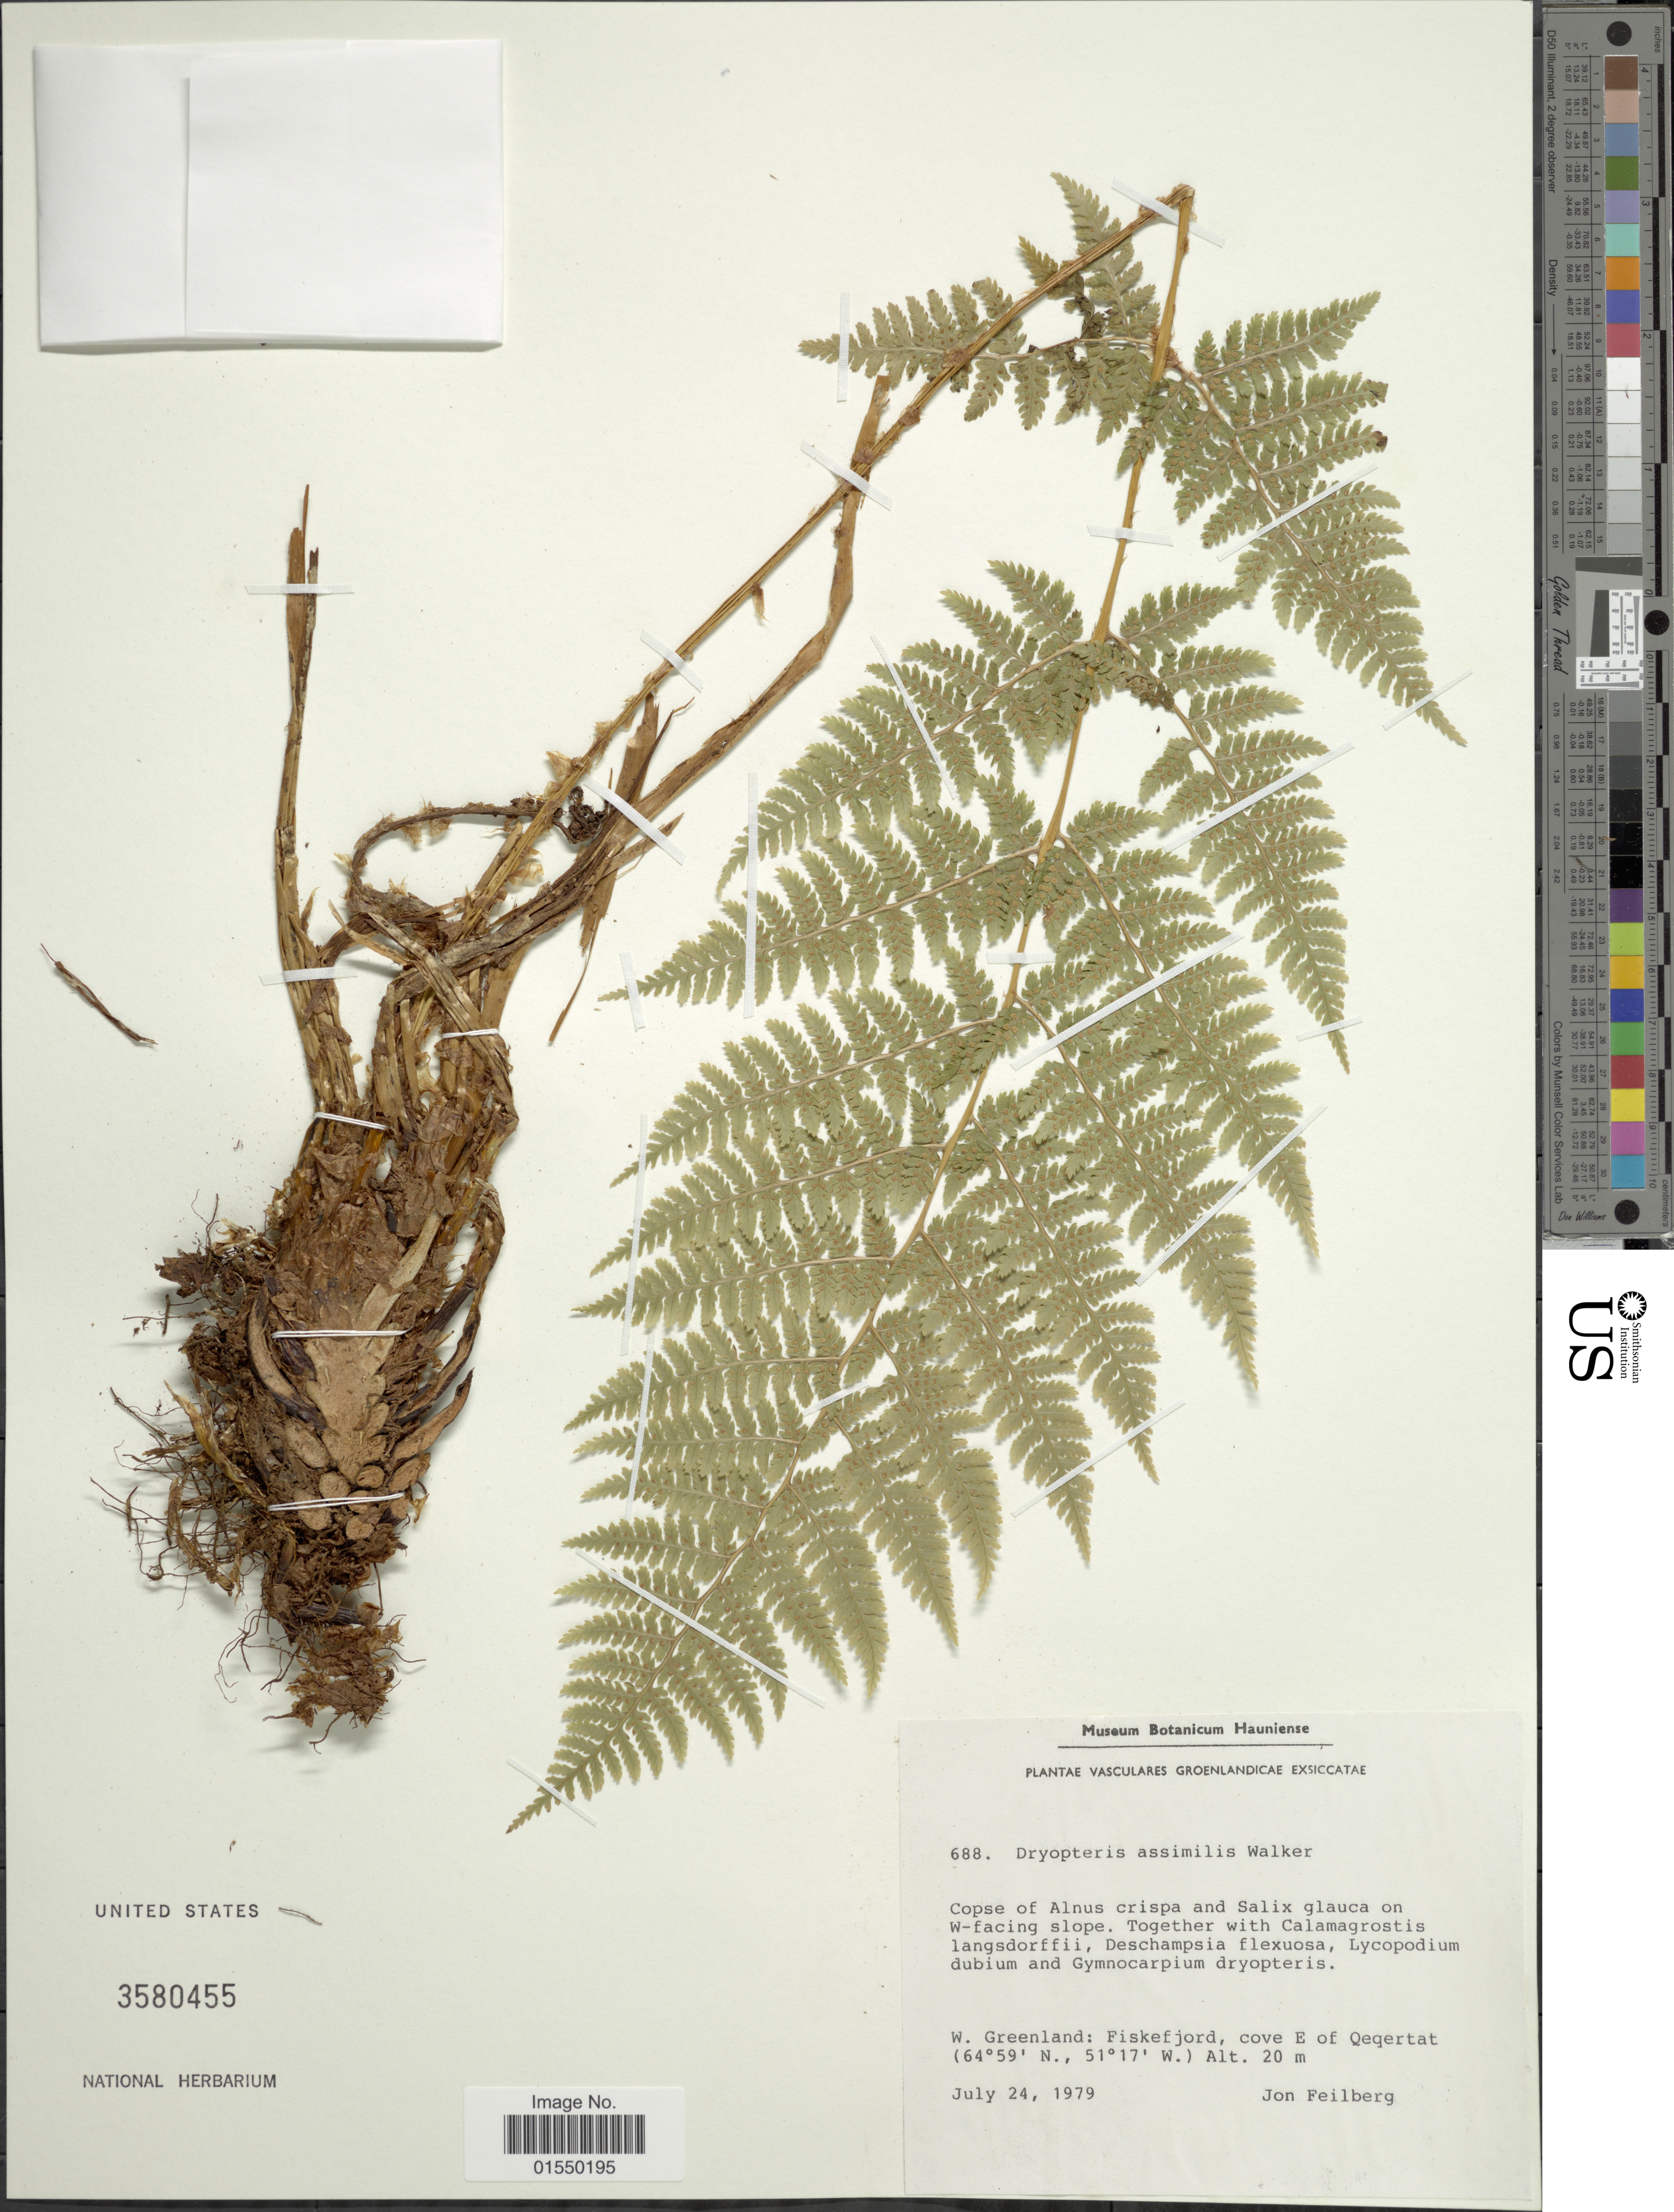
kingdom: Plantae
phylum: Tracheophyta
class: Polypodiopsida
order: Polypodiales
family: Dryopteridaceae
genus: Dryopteris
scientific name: Dryopteris carthusiana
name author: (Villars) H.P. Fuchs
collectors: J. Feilberg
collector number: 688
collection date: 1979-07-24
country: Greenland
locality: Copse of Alnus crispa and Salix glauca on W-facing slope, W. Greenland: Fiskefjord, cove E of Qeqertat, Groenlandicae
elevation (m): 20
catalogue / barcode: US 3580455